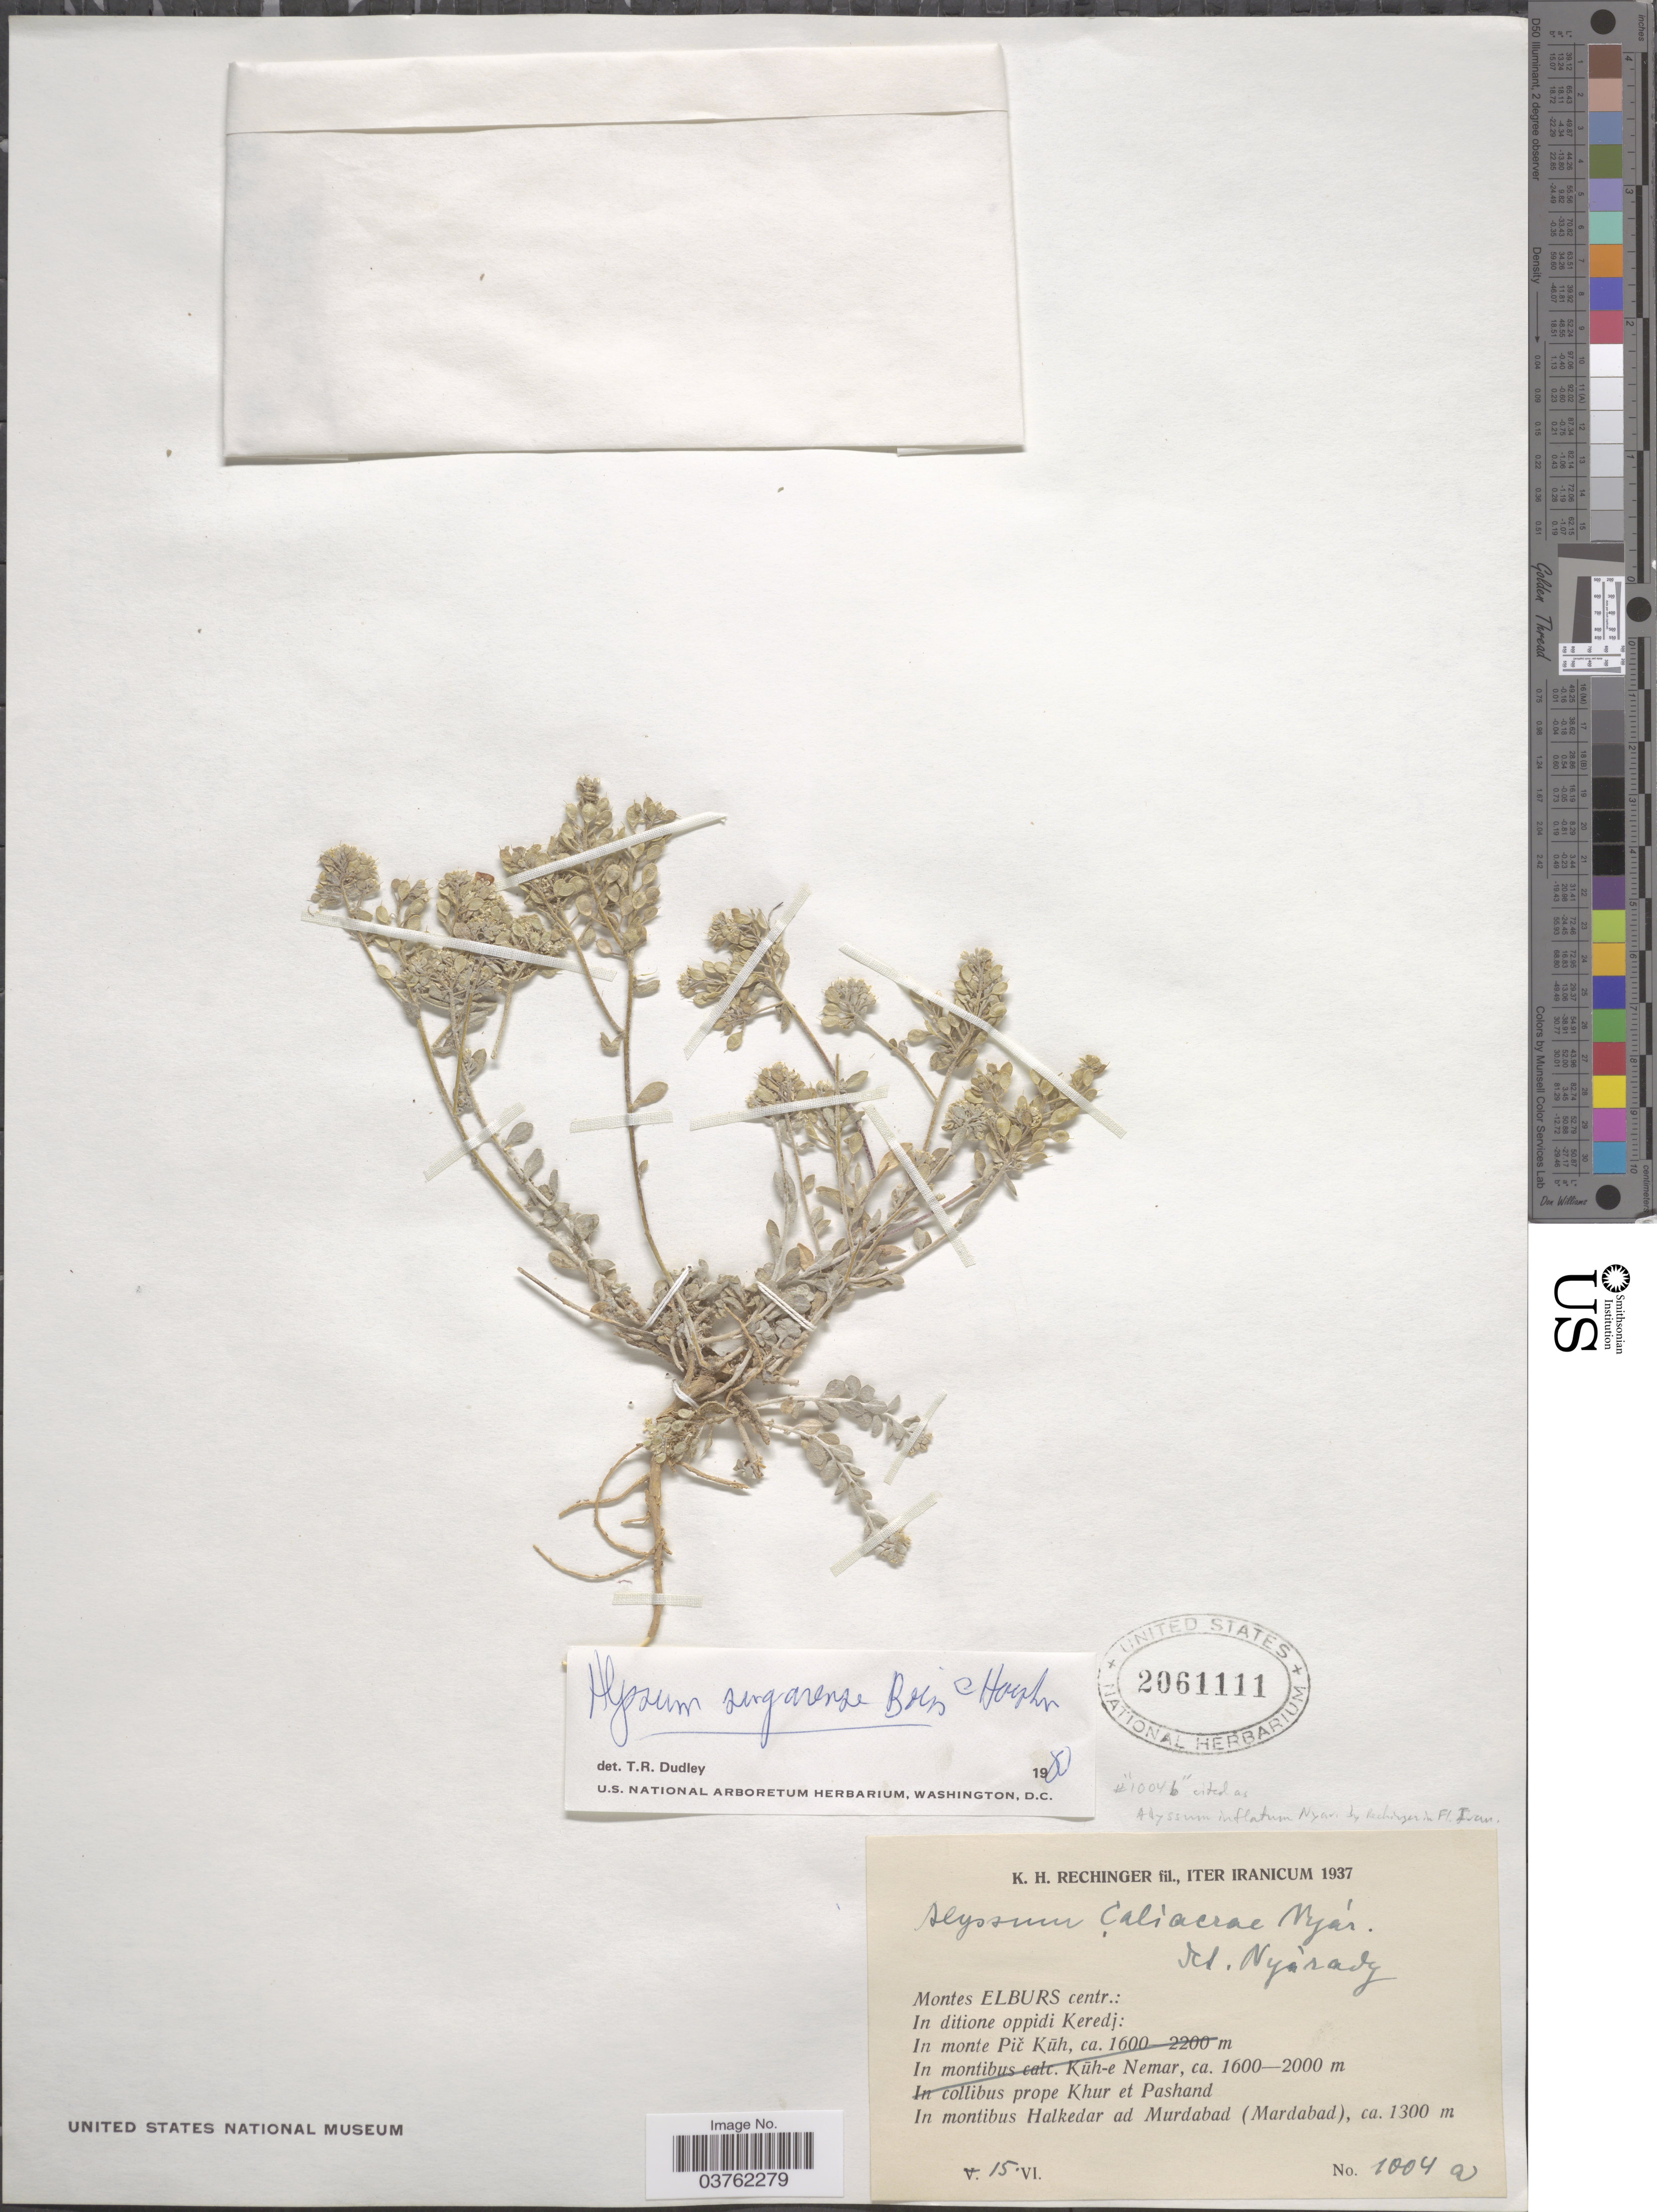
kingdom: Plantae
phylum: Tracheophyta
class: Magnoliopsida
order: Brassicales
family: Brassicaceae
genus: Alyssum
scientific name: Alyssum singarense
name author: Boiss. & Hausskn.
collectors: K. H. Rechinger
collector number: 1004a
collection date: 1937-06-15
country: Iran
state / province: Alborz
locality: Iter Iranicum. Montes Elburs centr.: In ditione oppidi Keredj. In montibus Halkedar ad Murdabad (Mardabad).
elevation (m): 1300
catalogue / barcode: US 2061111